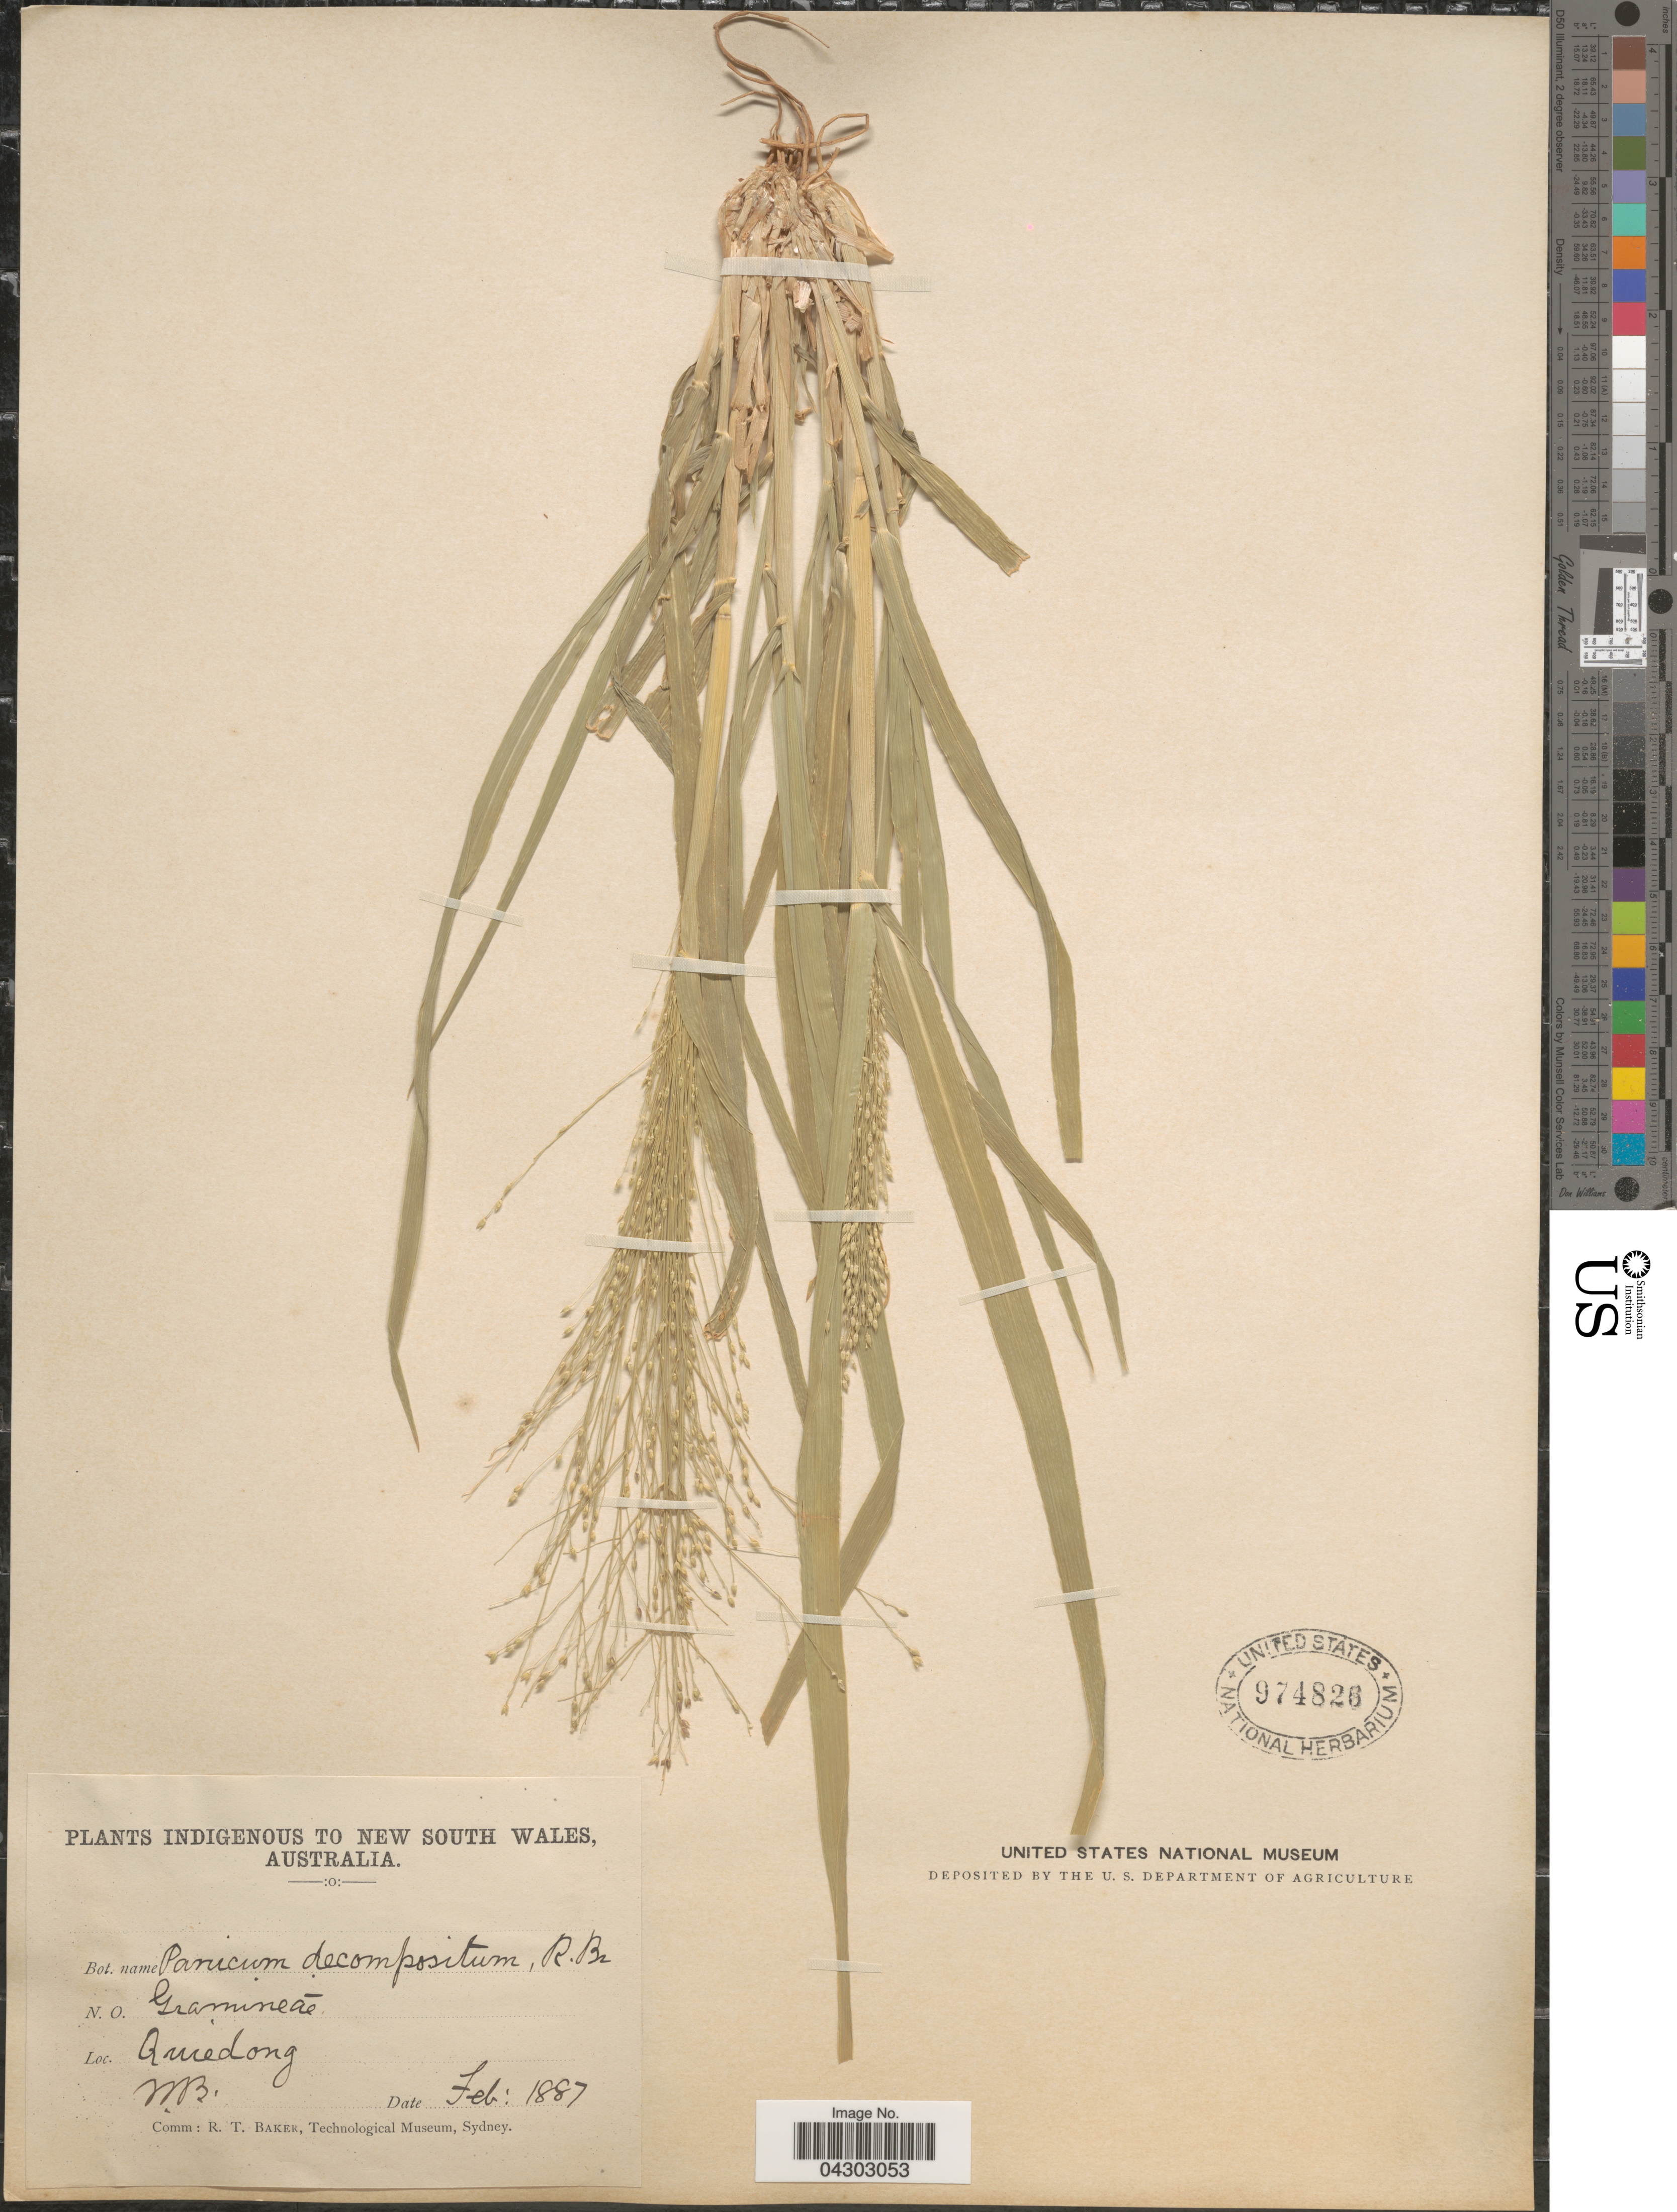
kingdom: Plantae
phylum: Tracheophyta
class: Liliopsida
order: Poales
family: Poaceae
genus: Panicum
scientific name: Panicum decompositum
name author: R. Br.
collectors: M. B.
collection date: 1887-02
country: Australia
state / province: New South Wales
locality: Quiedong.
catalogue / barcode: US 974826